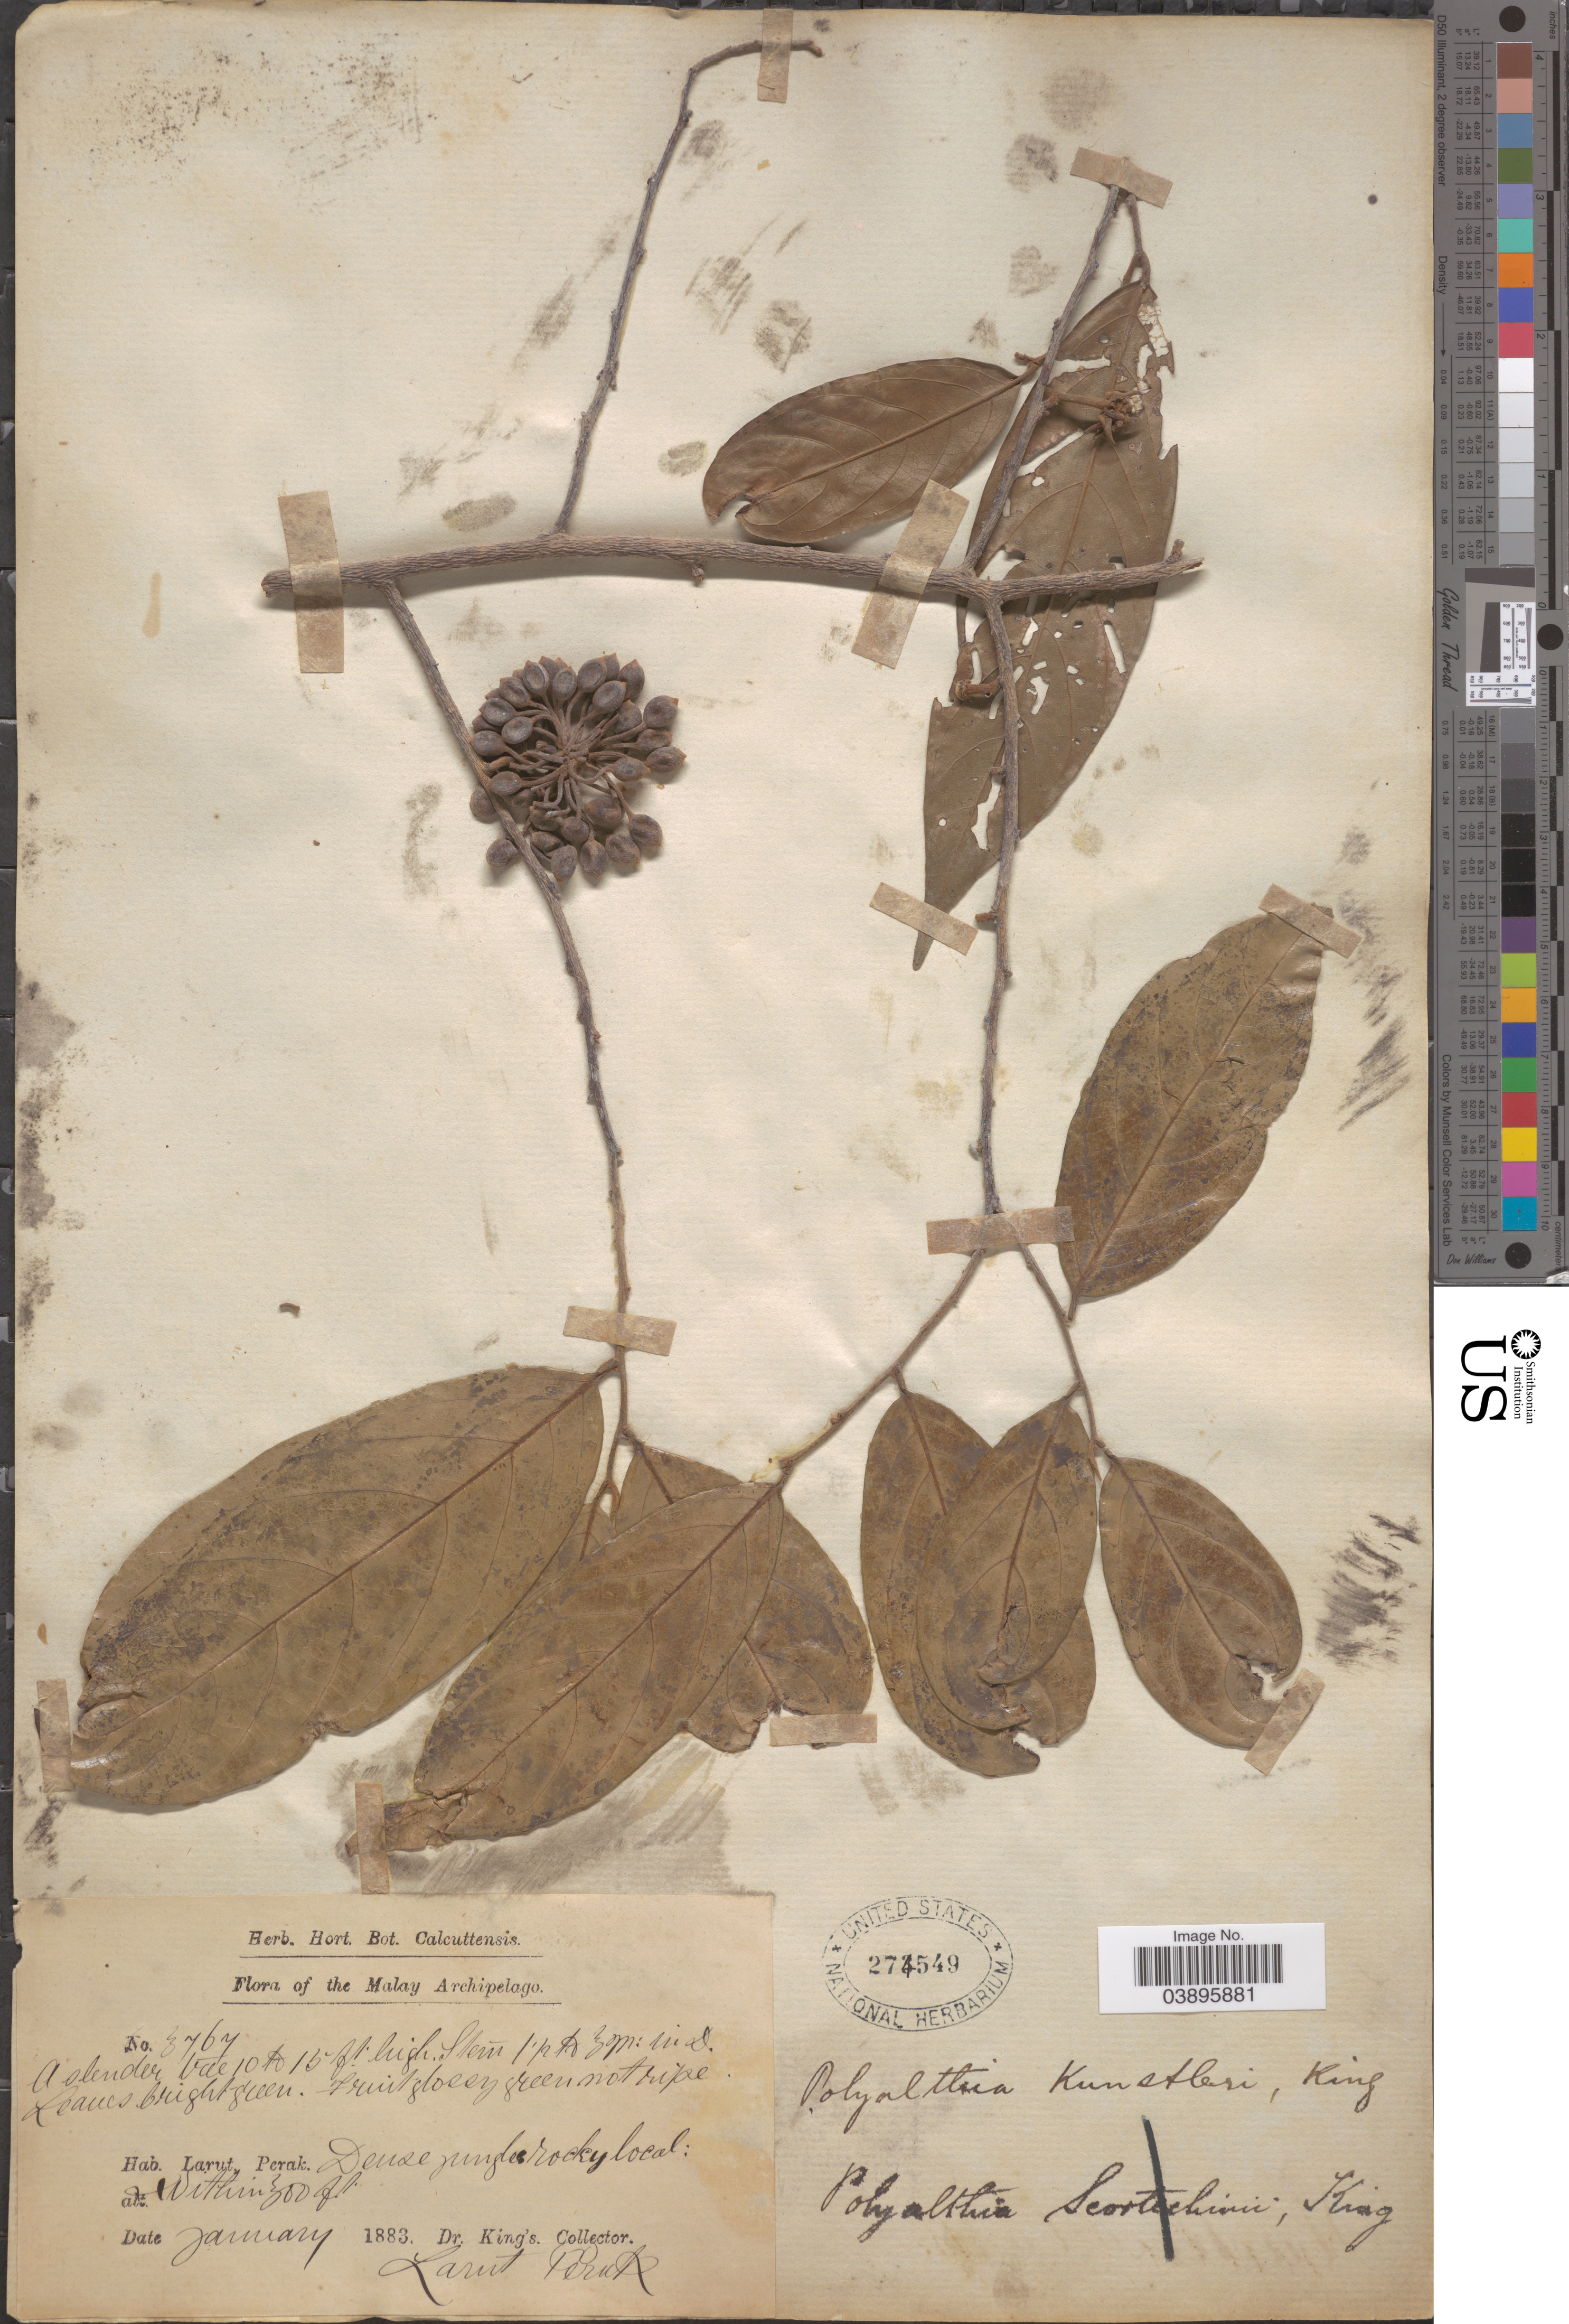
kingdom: Plantae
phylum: Tracheophyta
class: Magnoliopsida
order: Magnoliales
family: Annonaceae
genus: Polyalthia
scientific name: Polyalthia kunstleri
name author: King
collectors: Dr. King's collector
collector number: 3767*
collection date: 1883-01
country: Malaysia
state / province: Perak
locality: The Malay Archipelago. Larut.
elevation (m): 91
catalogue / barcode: US 274549